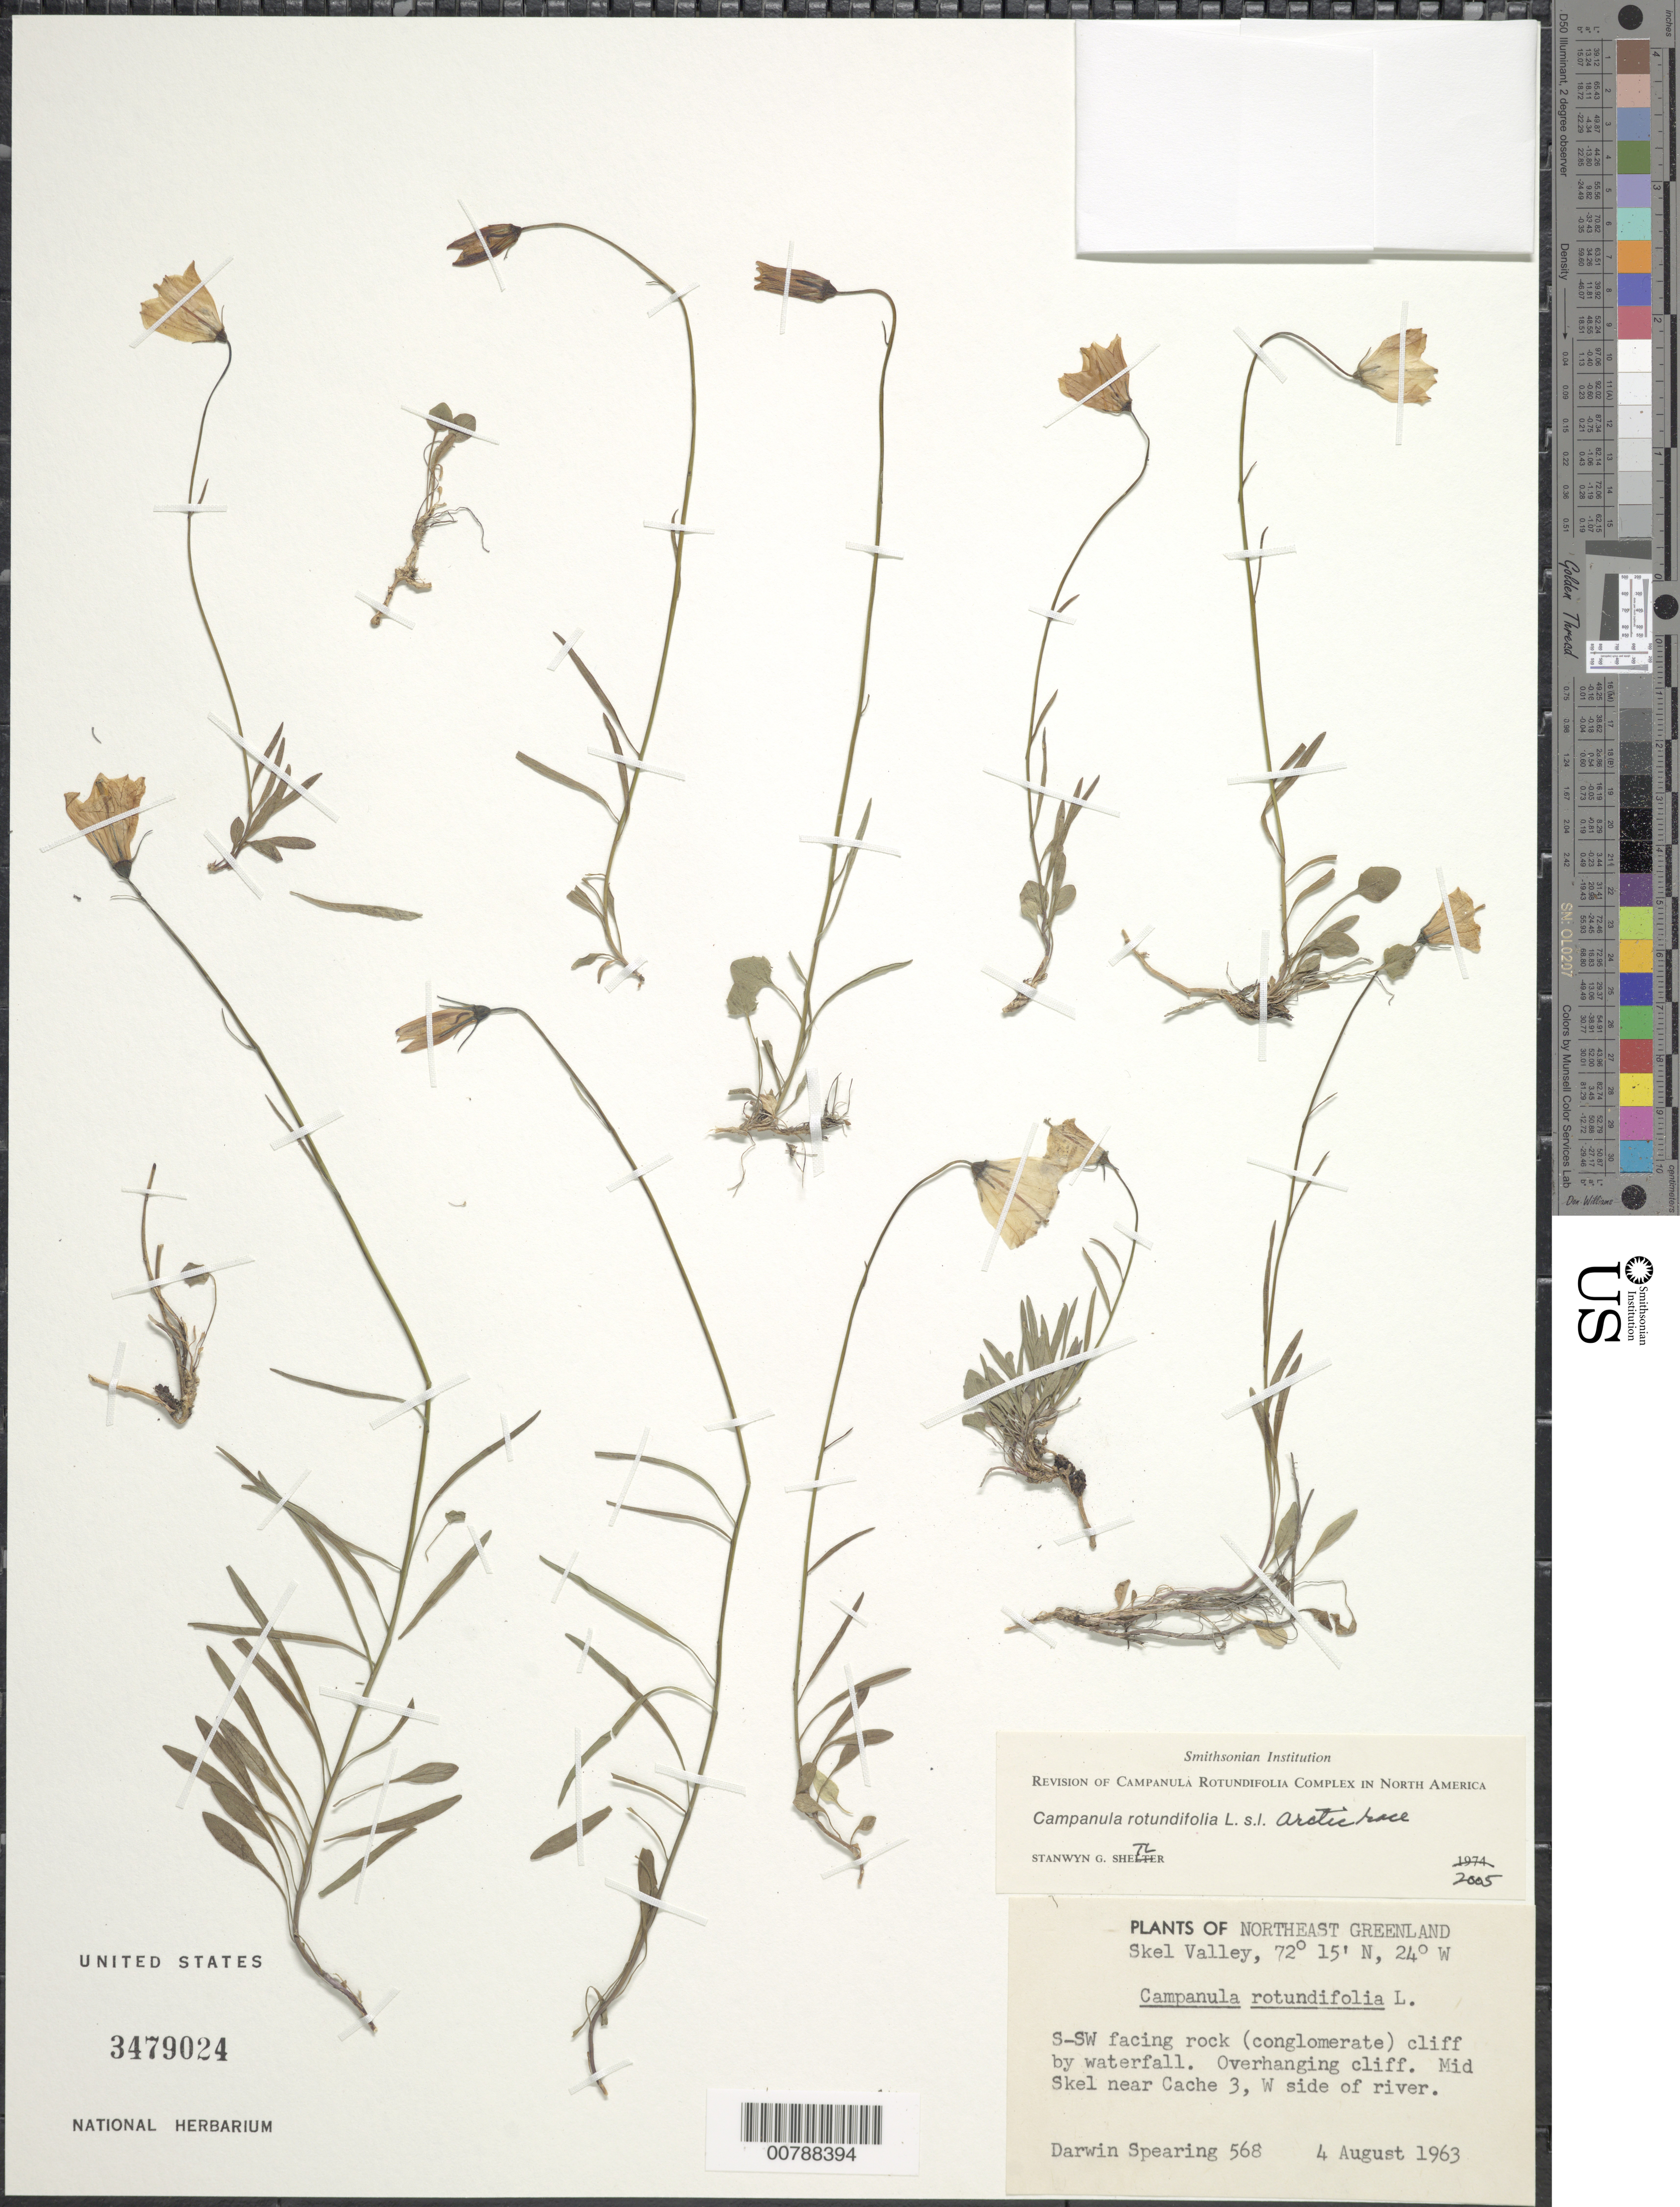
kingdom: Plantae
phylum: Tracheophyta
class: Magnoliopsida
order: Asterales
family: Campanulaceae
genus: Campanula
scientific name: Campanula rotundifolia L. Arctic race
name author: L.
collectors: D. Spearing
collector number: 568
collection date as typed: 4 August 1963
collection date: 1963-08-04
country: Greenland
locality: Skel Valley. Mid Skel near Cache 3, W side of river.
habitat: S-Sw facing rock (conglomerate) cliff by waterfall. Overhanging cliff.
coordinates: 72 15' N, 24 W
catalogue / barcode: US 3479024